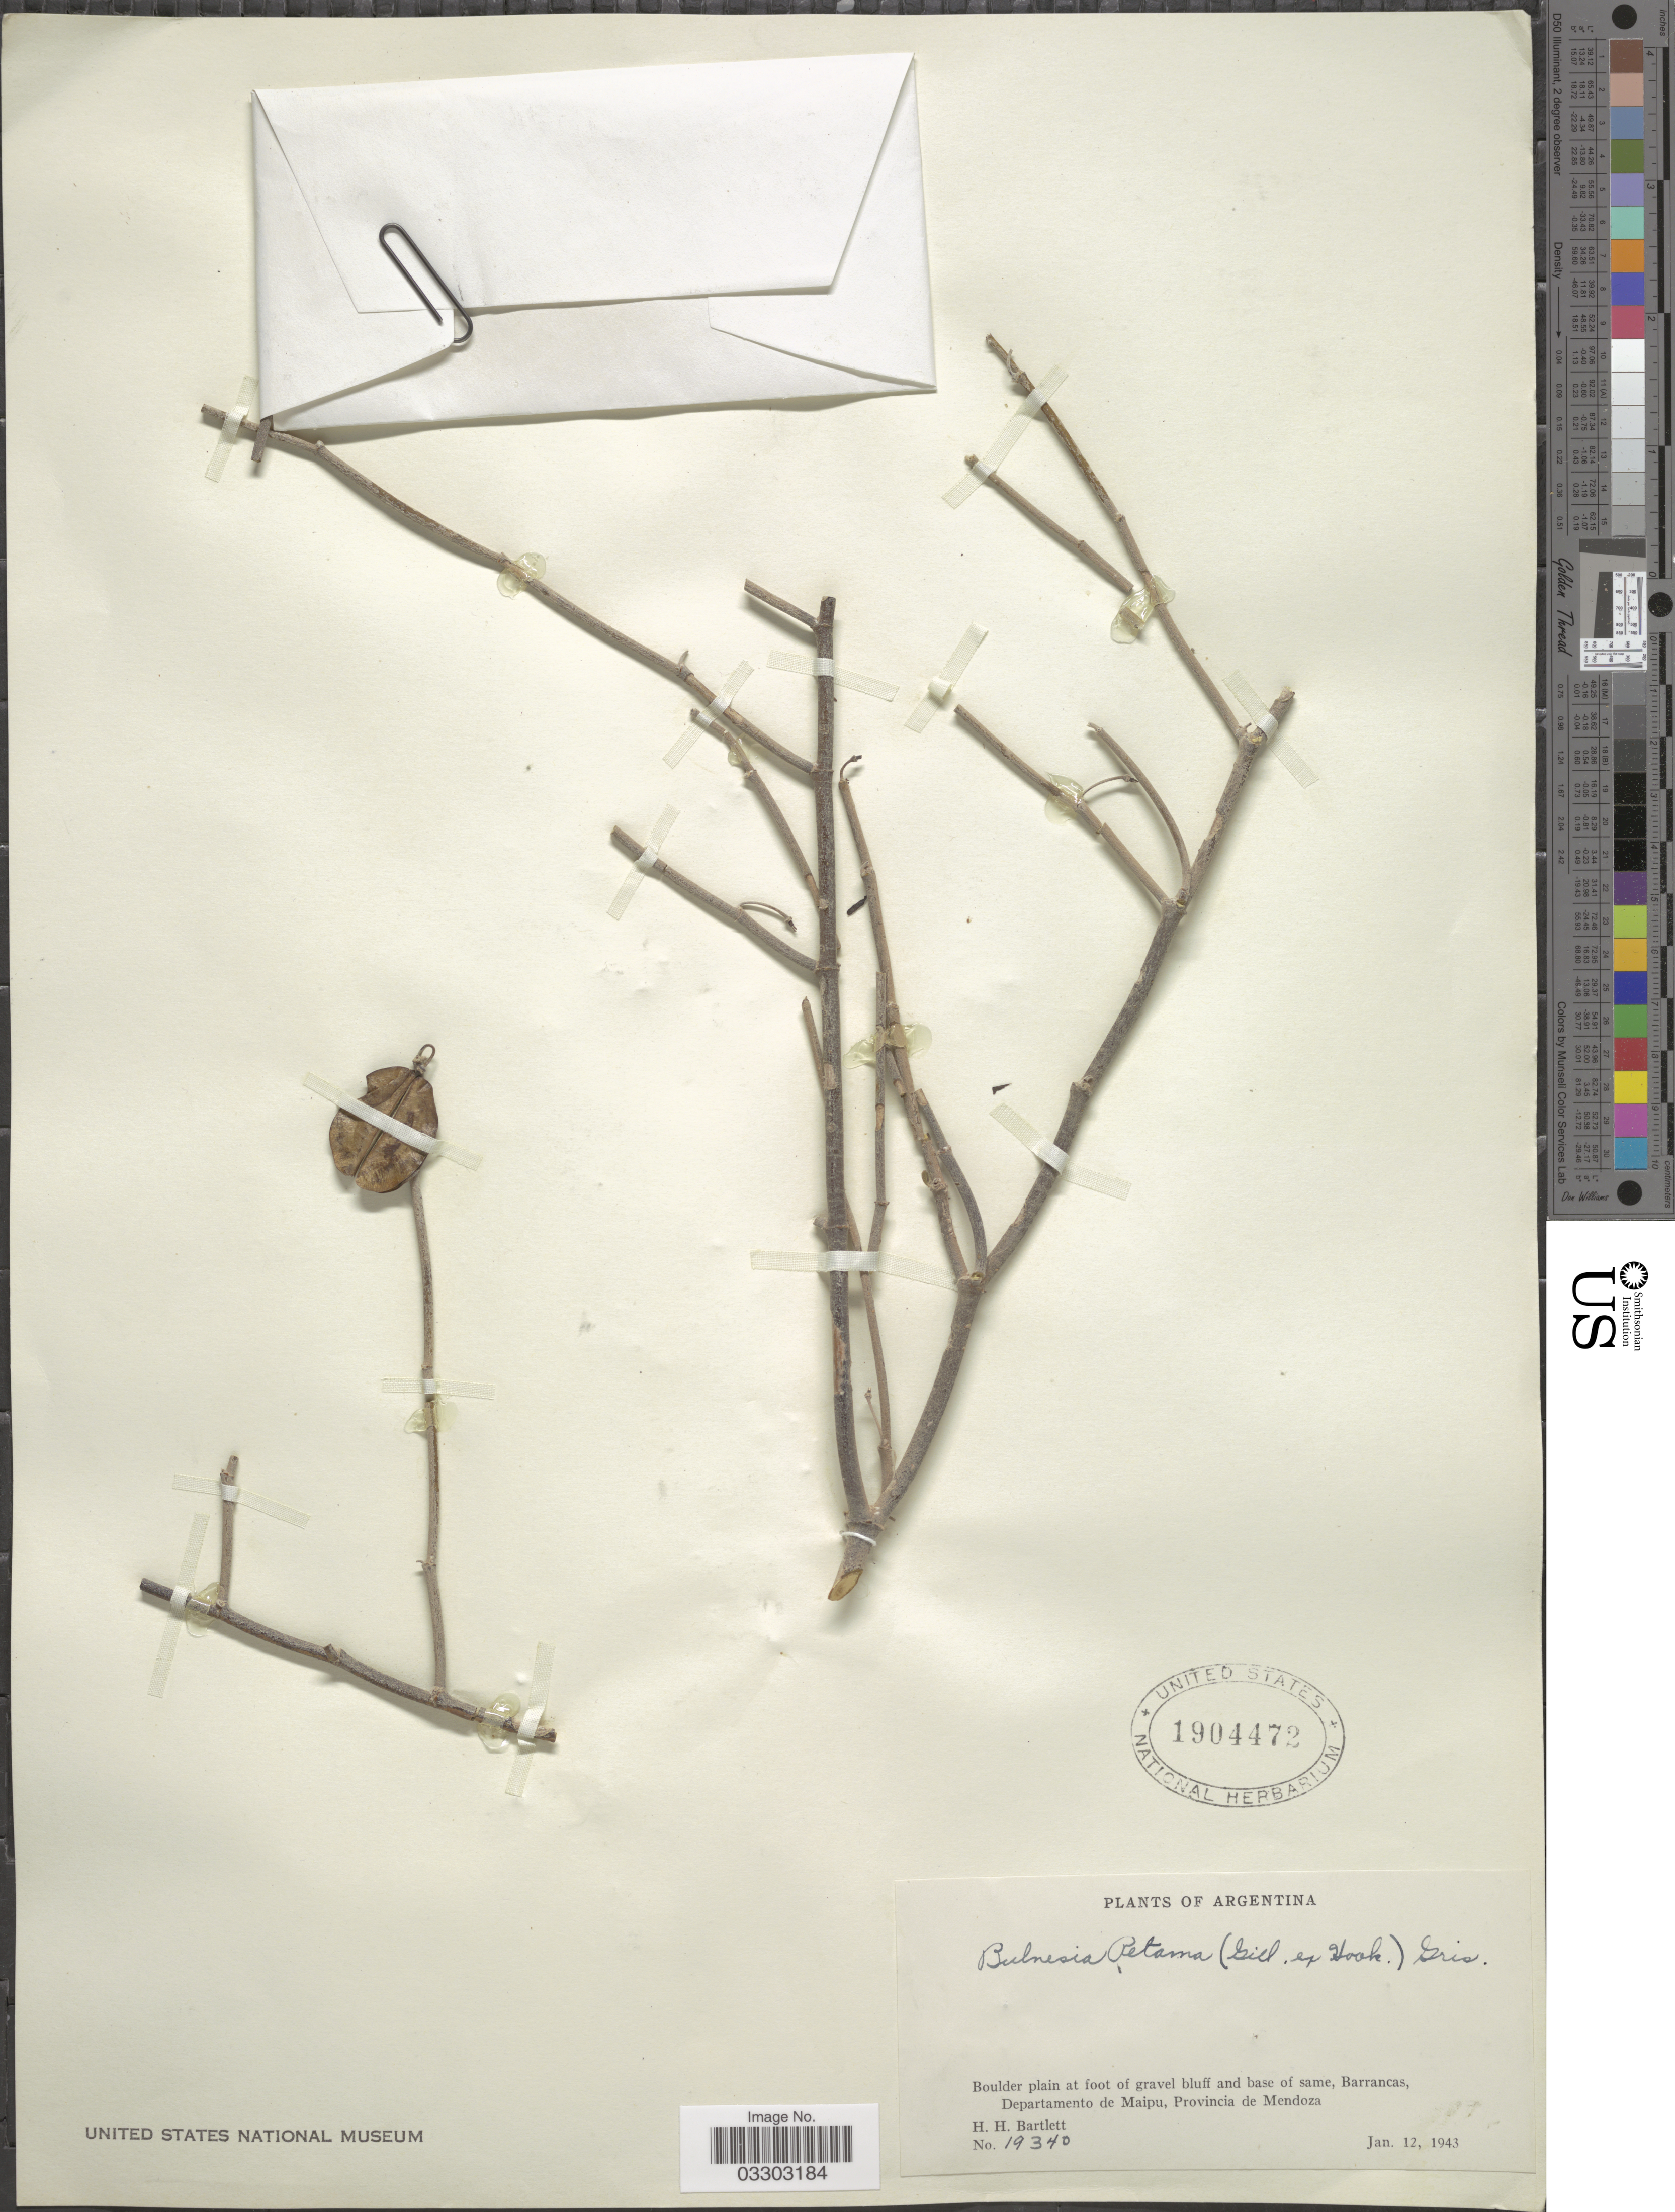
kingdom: Plantae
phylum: Tracheophyta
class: Magnoliopsida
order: Zygophyllales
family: Zygophyllaceae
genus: Bulnesia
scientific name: Bulnesia retama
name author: (Gillies ex Hook. & Arn.) Griseb.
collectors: H. H. Bartlett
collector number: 19340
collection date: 1943-01-12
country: Argentina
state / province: Mendoza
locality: Boulder plain at foot of gravel bluff and base of same, Barrancas, Departamento de Maipu.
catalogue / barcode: US 1904472